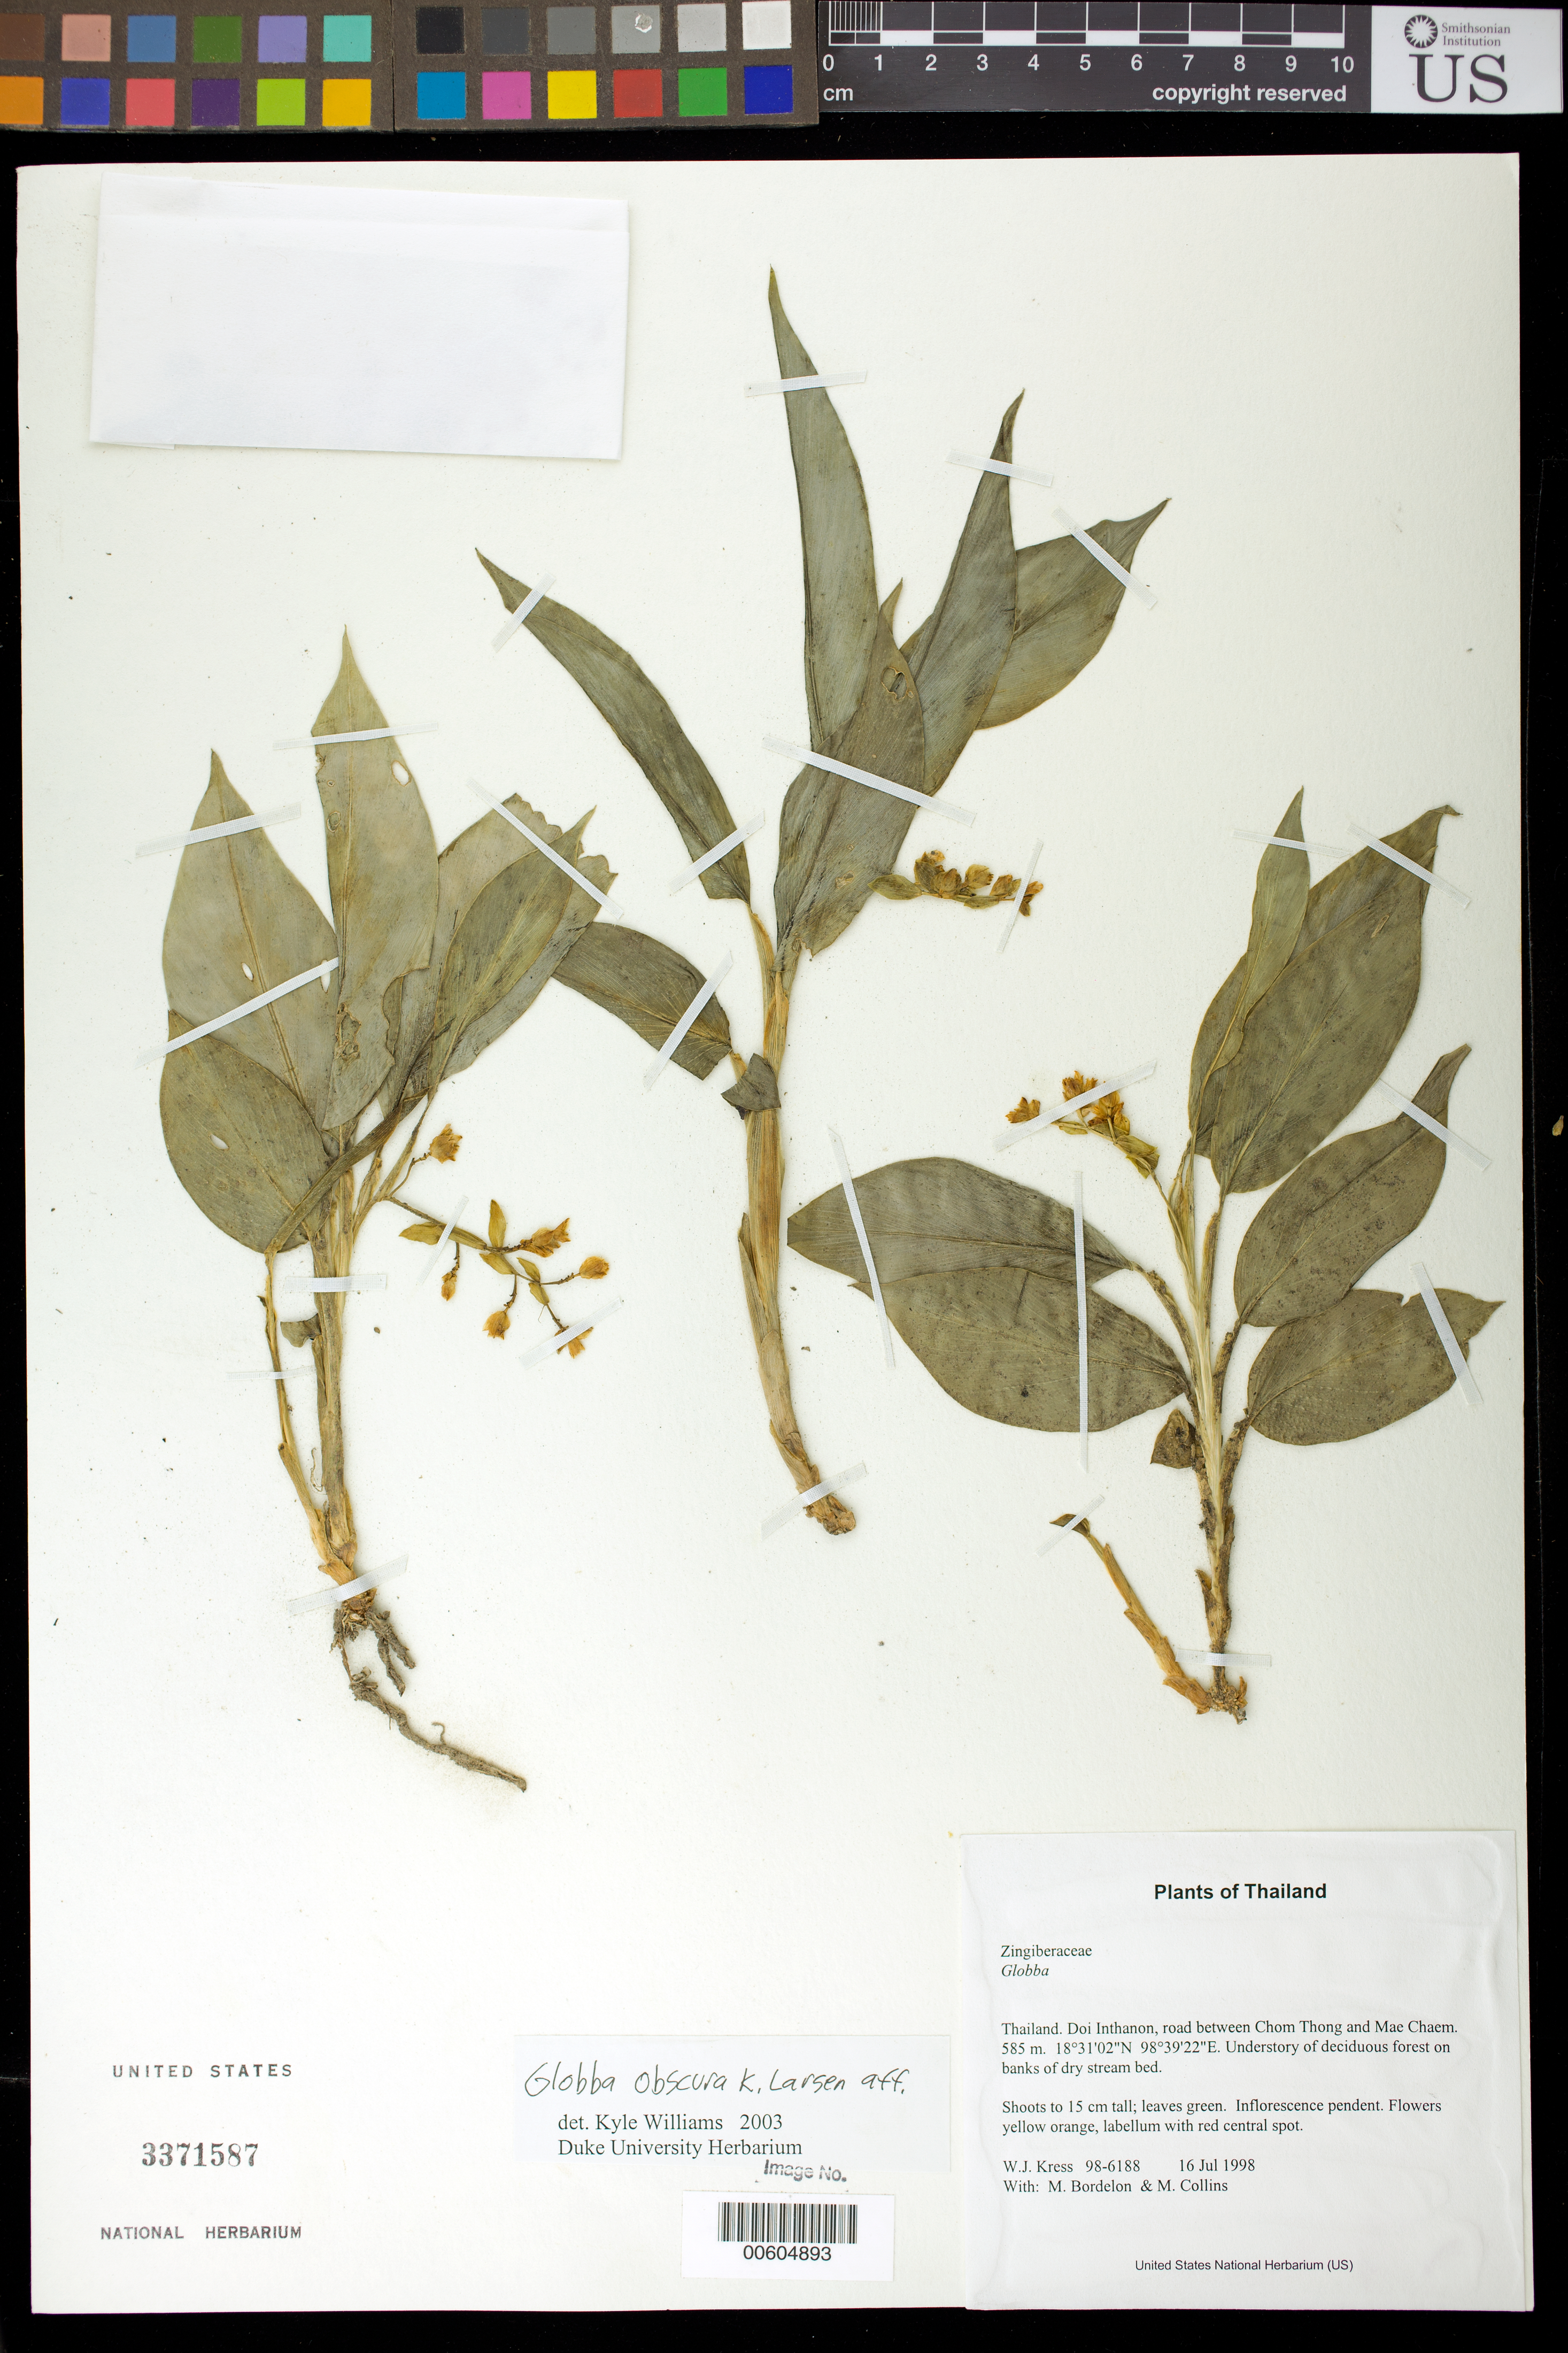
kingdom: Plantae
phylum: Tracheophyta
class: Liliopsida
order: Zingiberales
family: Zingiberaceae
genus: Globba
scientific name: Globba obscura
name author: K. Larsen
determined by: Williams, K. J.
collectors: W. J. Kress, M. Bordelon & M. Collins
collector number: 98-6188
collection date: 1998-07-16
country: Thailand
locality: Doi Inthanon, road between Chom Thong and Mae Chaem.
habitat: Understory of deciduous forest on banks of dry stream bed.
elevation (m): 585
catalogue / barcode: US 3371587